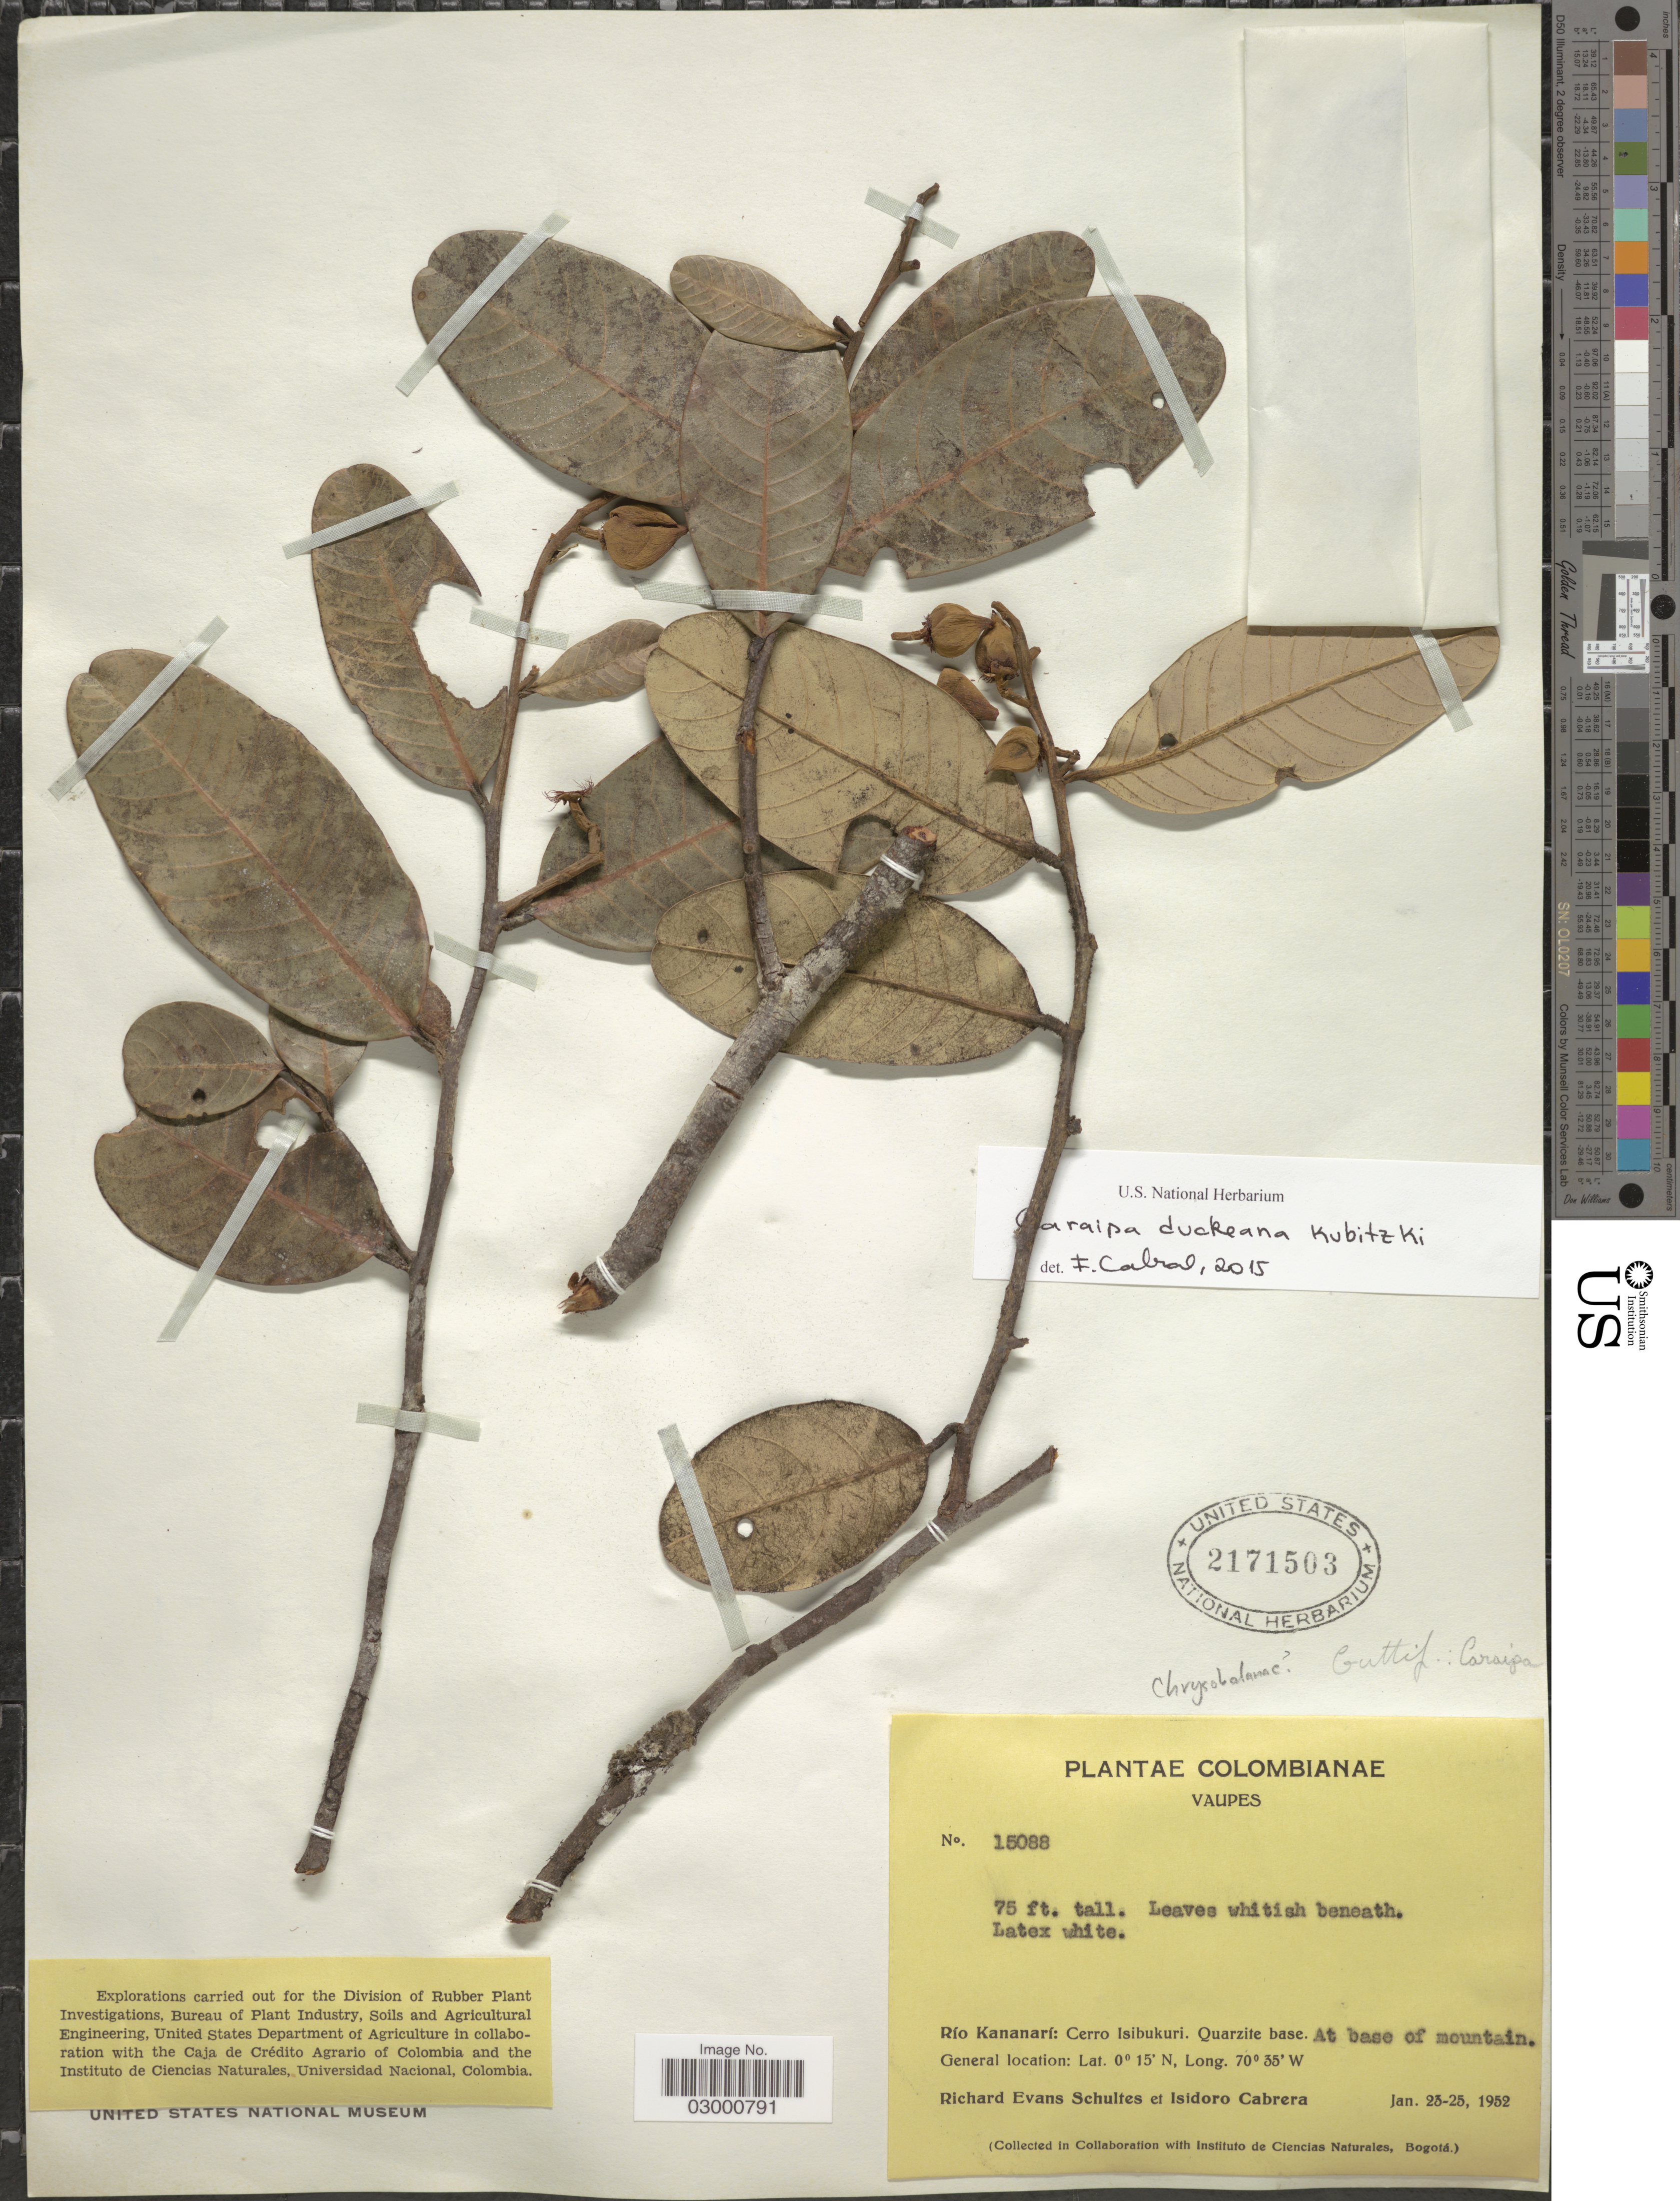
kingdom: Plantae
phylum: Tracheophyta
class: Magnoliopsida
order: Malpighiales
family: Calophyllaceae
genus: Caraipa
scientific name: Caraipa duckeana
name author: Kubitzki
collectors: R. E. Schultes & I. Cabrera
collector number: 15088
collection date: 1952-01-23/1952-01-25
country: Colombia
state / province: Vaupés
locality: Río Kananarí: Cerro Isibukuri. Quarzite base. At base of mountain.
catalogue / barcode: US 2171503